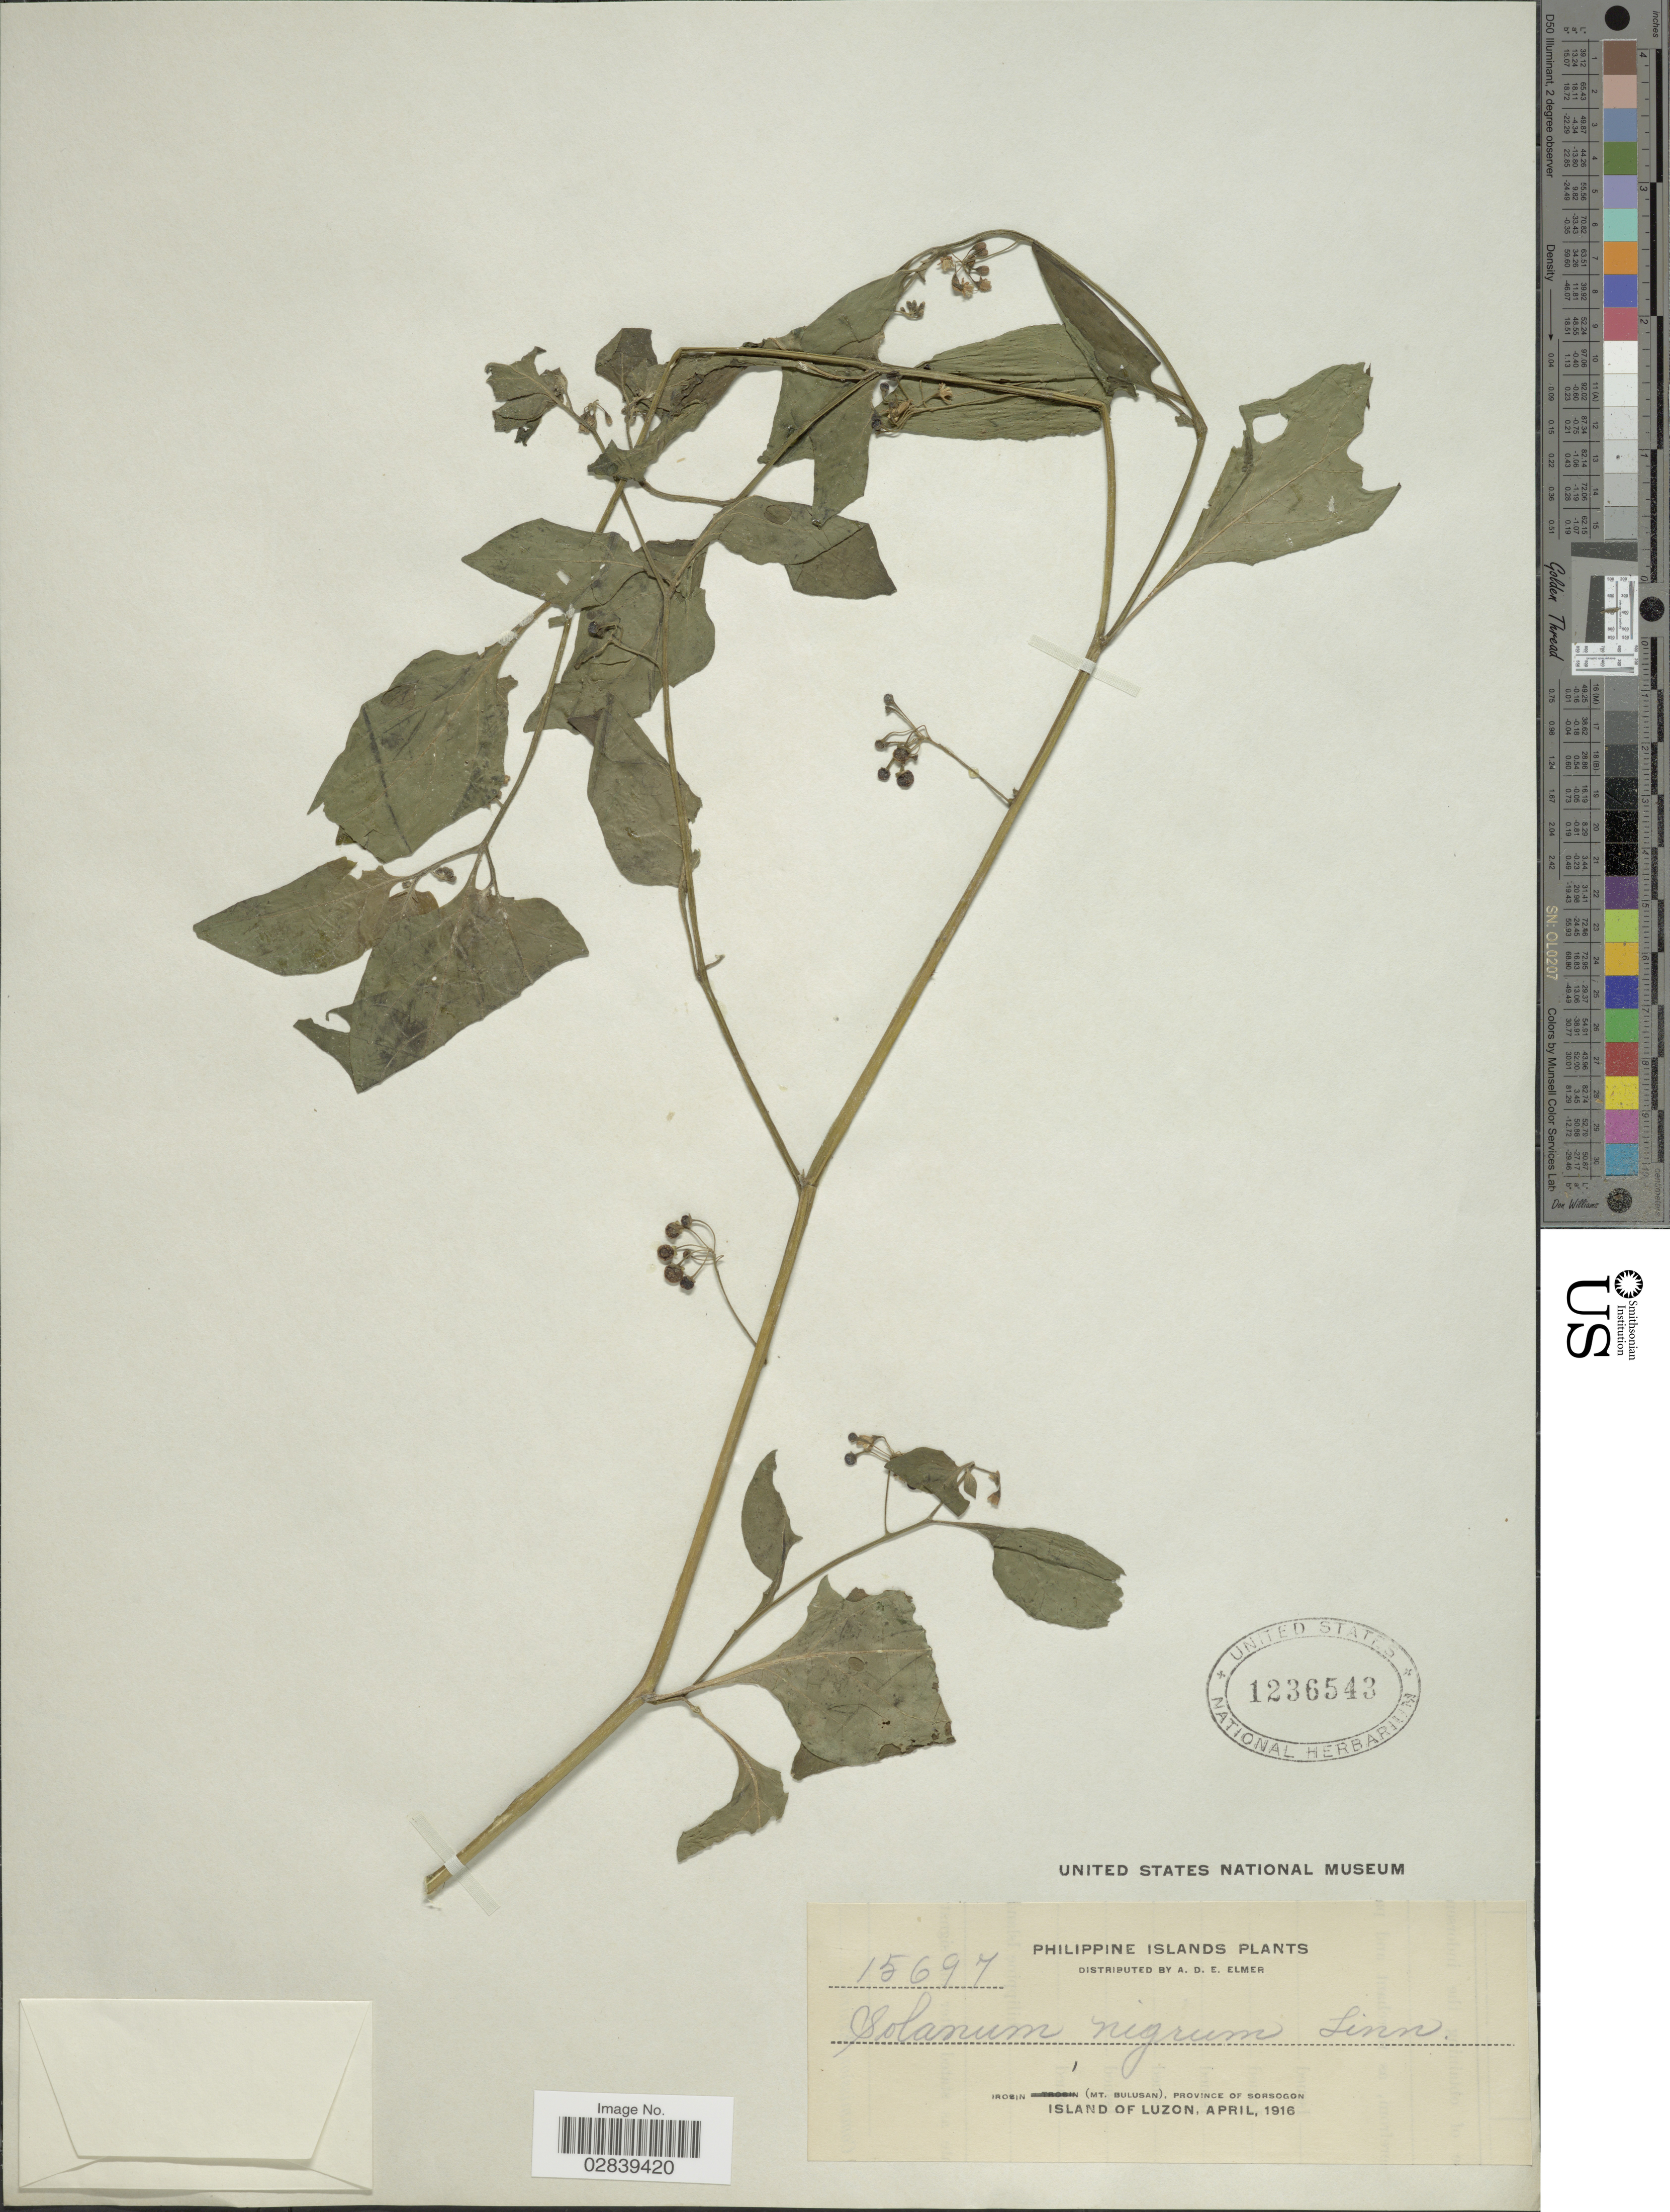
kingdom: Plantae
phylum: Tracheophyta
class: Magnoliopsida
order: Solanales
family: Solanaceae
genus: Solanum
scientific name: Solanum nigrum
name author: L.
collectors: A. D. E. Elmer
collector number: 15697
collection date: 1916-04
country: Philippines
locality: Irosin (Mt. Bulusan), Province of Sorsogon, Island of Luzon.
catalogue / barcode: US 1236543